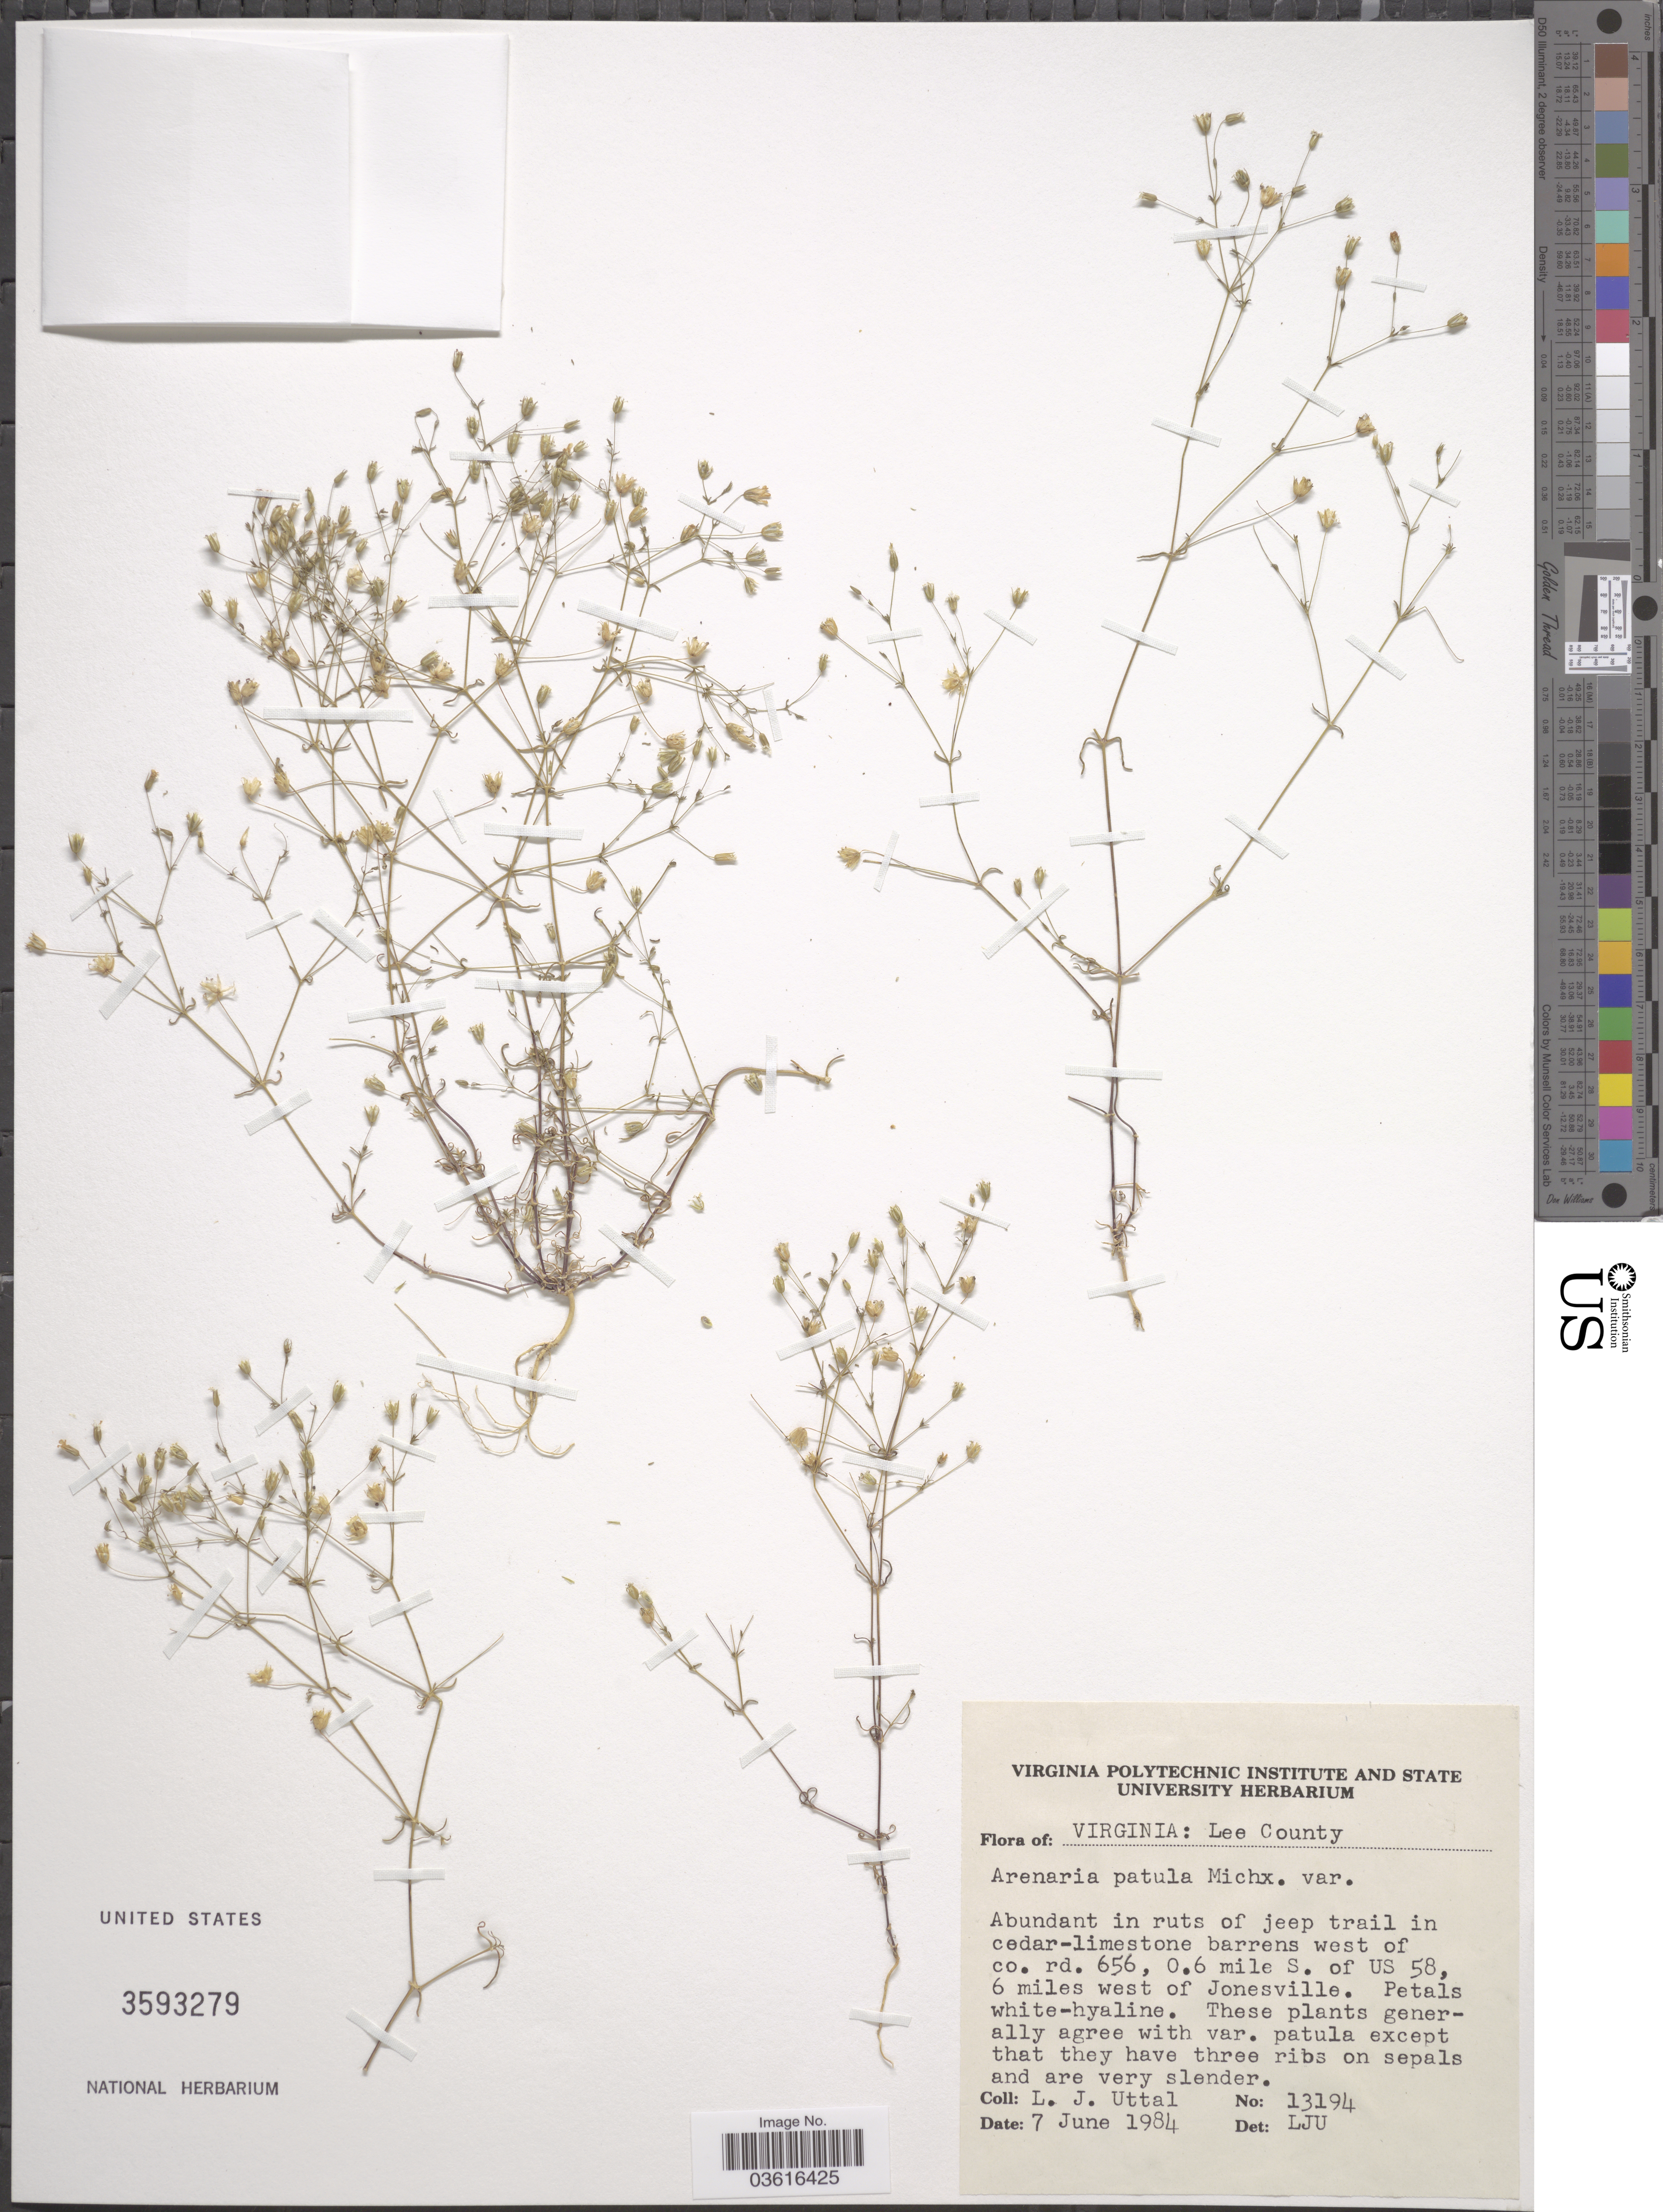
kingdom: Plantae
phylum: Tracheophyta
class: Magnoliopsida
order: Caryophyllales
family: Caryophyllaceae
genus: Minuartia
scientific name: Minuartia patula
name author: (Michx.) Mattf.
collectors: L. Uttal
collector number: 13194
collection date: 1984-06-07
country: United States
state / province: Virginia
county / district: Lee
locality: Abundant in ruts of jeep trail in cedar-limestone barrens W of co. rd. 656, 0.6 mile S. of US 58, 6 miles W of Jonesville.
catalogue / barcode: US 3593279